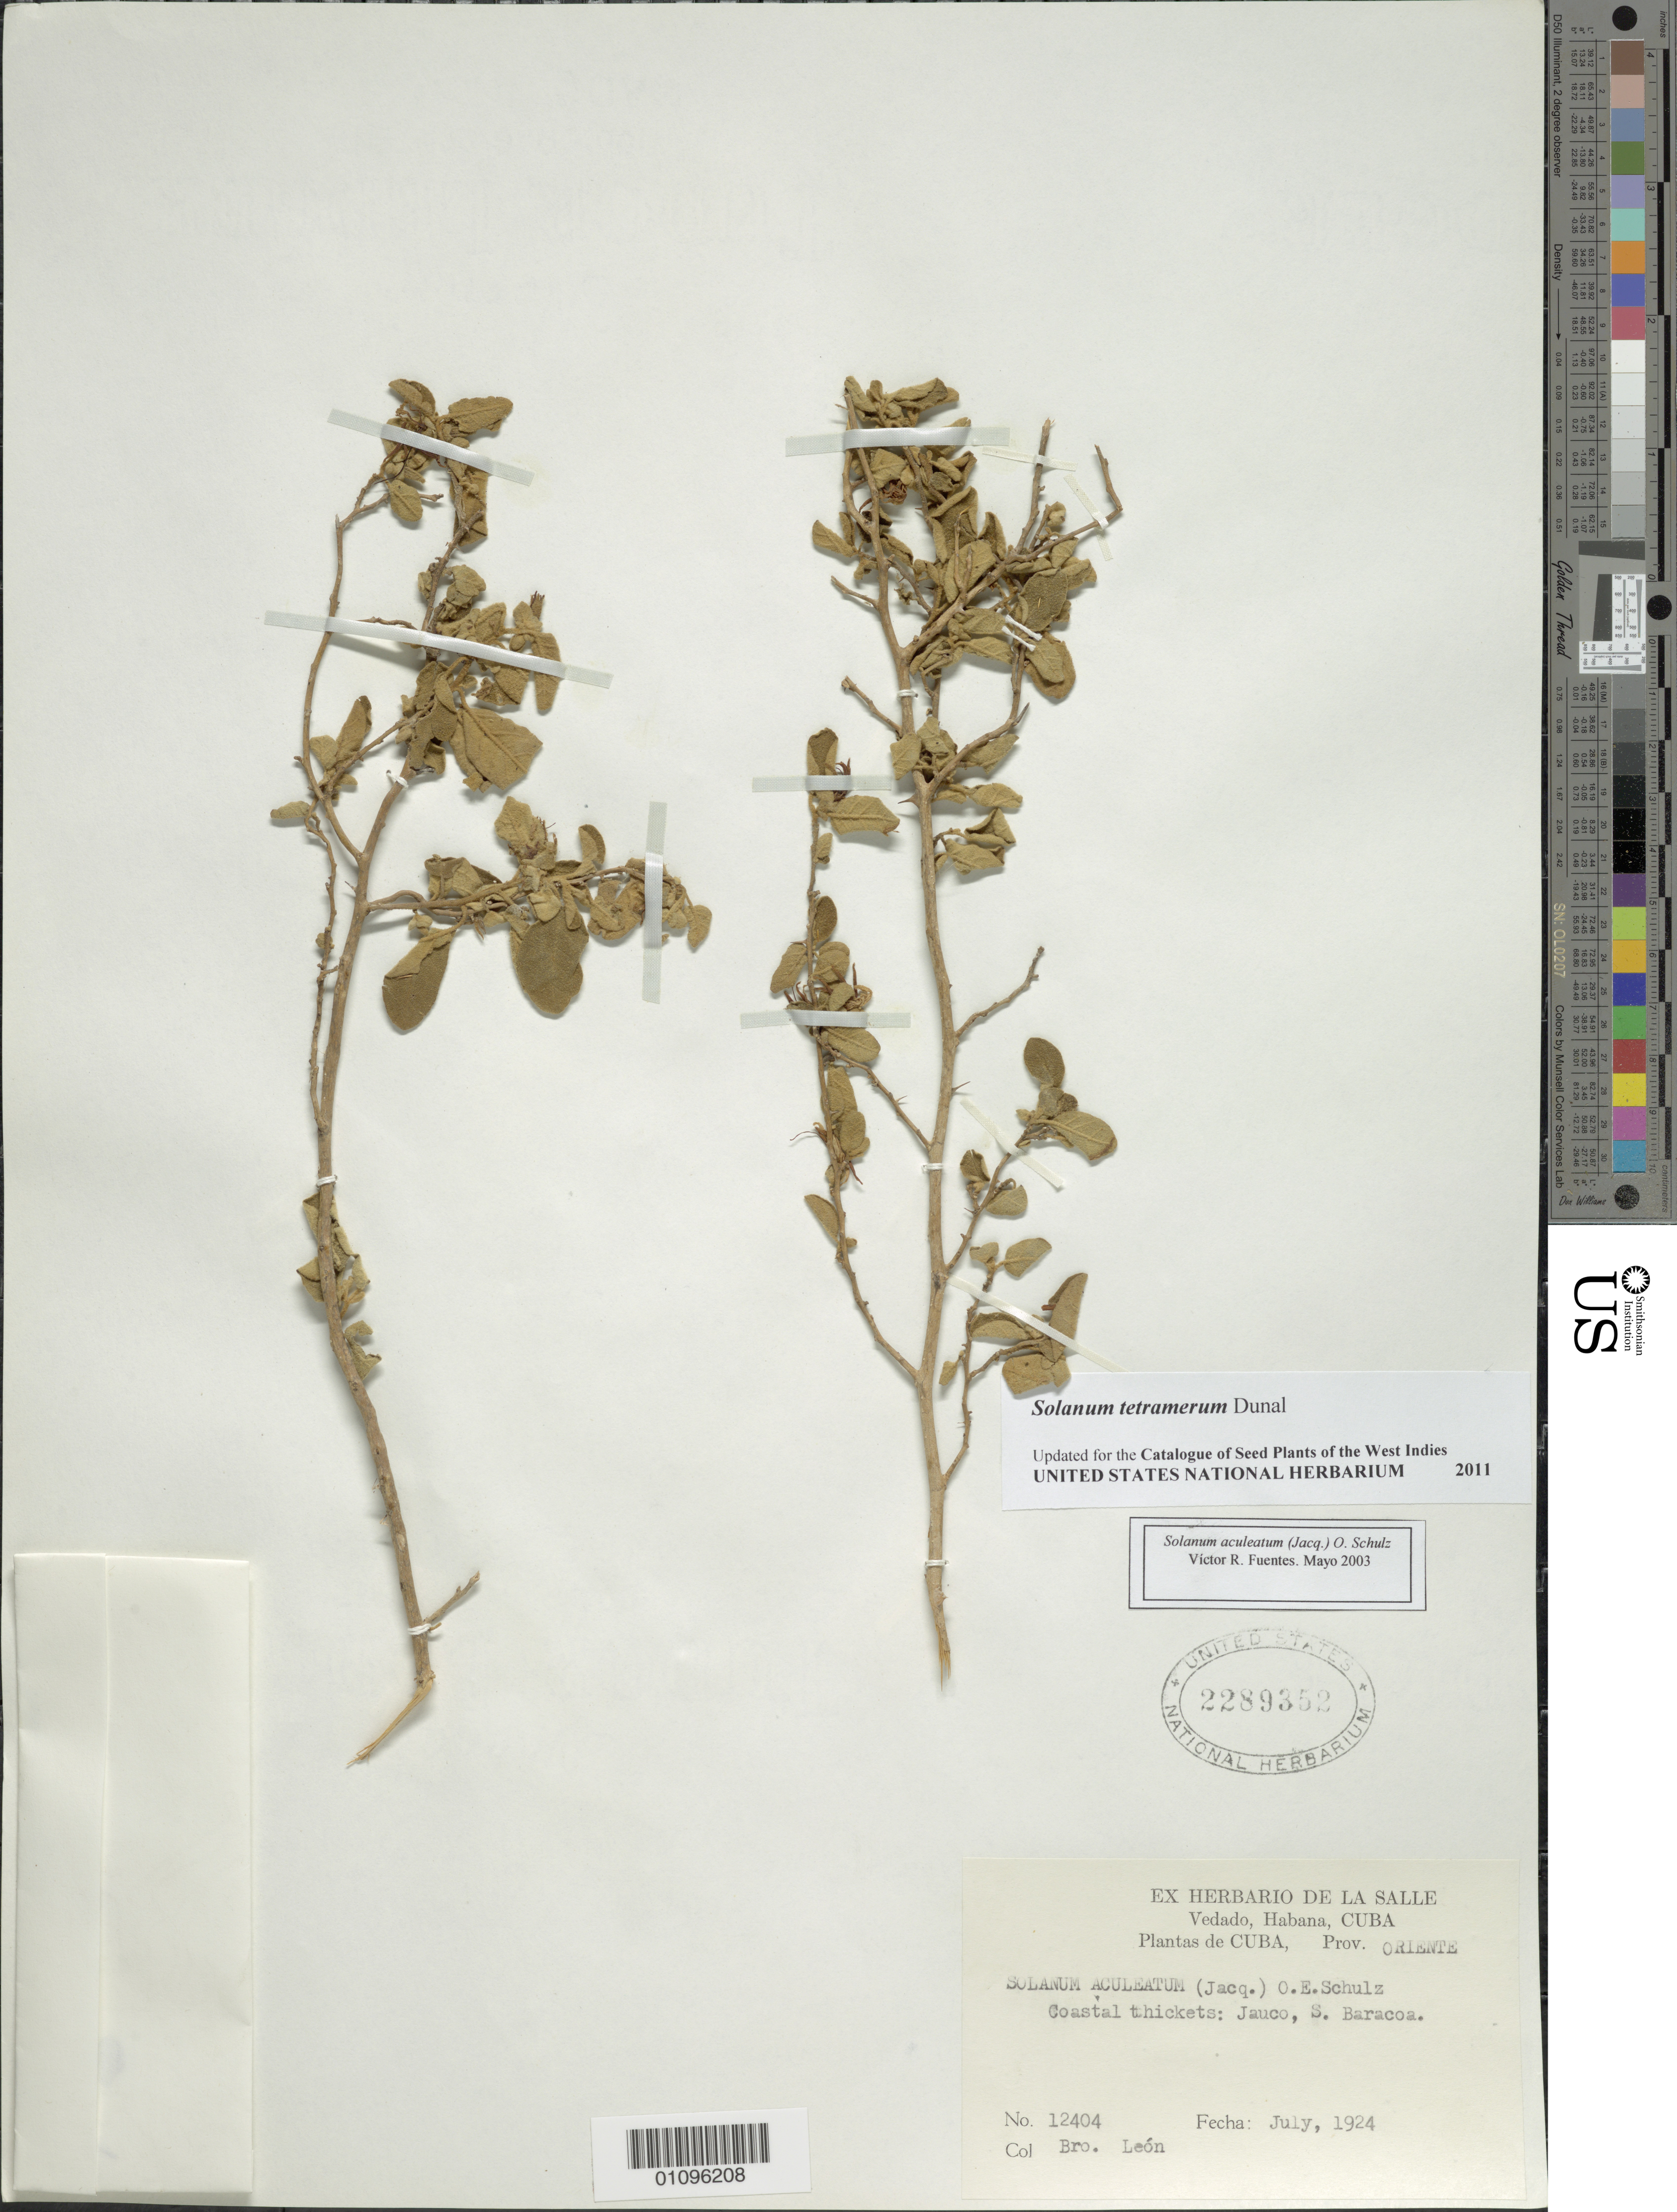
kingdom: Plantae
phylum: Tracheophyta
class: Magnoliopsida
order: Solanales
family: Solanaceae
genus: Solanum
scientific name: Solanum tetramerum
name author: Dunal & A. DC.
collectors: Bro. León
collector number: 12404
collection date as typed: Jul 1924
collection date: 1924-07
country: Cuba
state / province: Guantanamo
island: Cuba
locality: Jauco, S Baracoa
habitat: Coastal thickets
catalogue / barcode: US 2289352